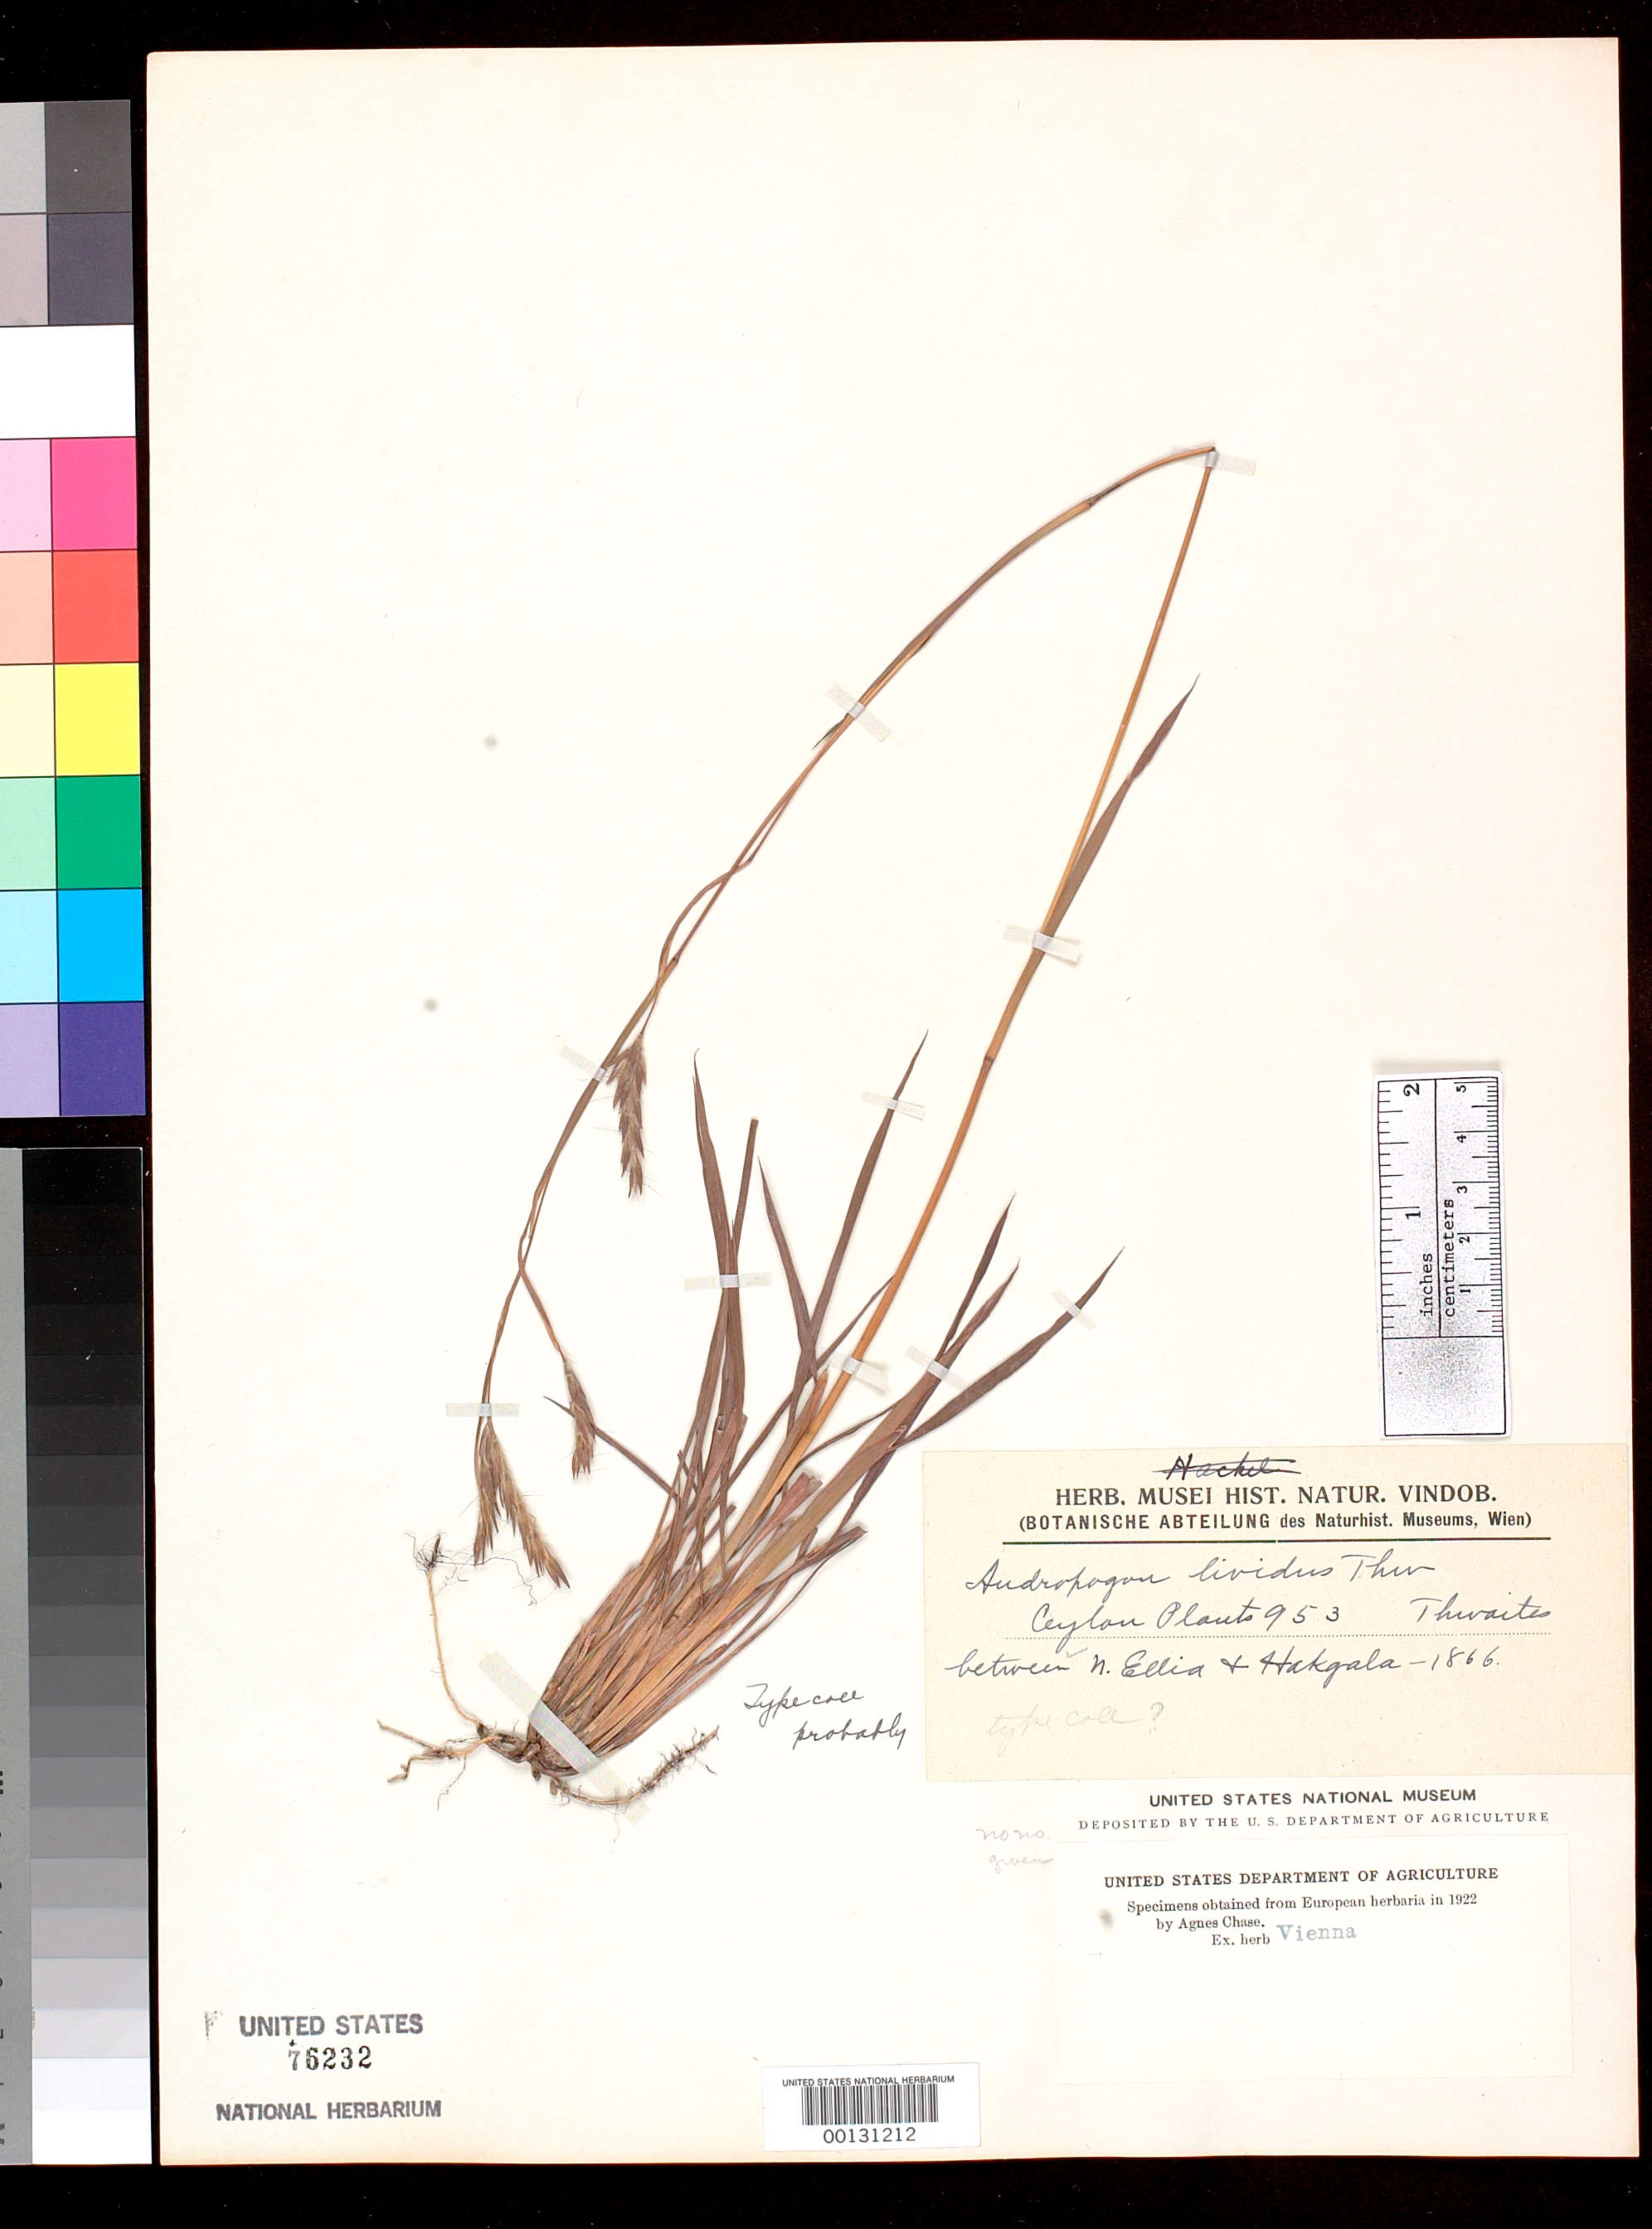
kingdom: Plantae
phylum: Tracheophyta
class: Liliopsida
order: Poales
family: Poaceae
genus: Andropogon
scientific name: Andropogon lividus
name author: Thwaites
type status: Isotype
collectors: G. H. K. Thwaites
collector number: C.P. 953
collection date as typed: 1866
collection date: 1866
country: Sri Lanka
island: Central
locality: Between Newera Ellia & Hakgala.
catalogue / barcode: US 76232